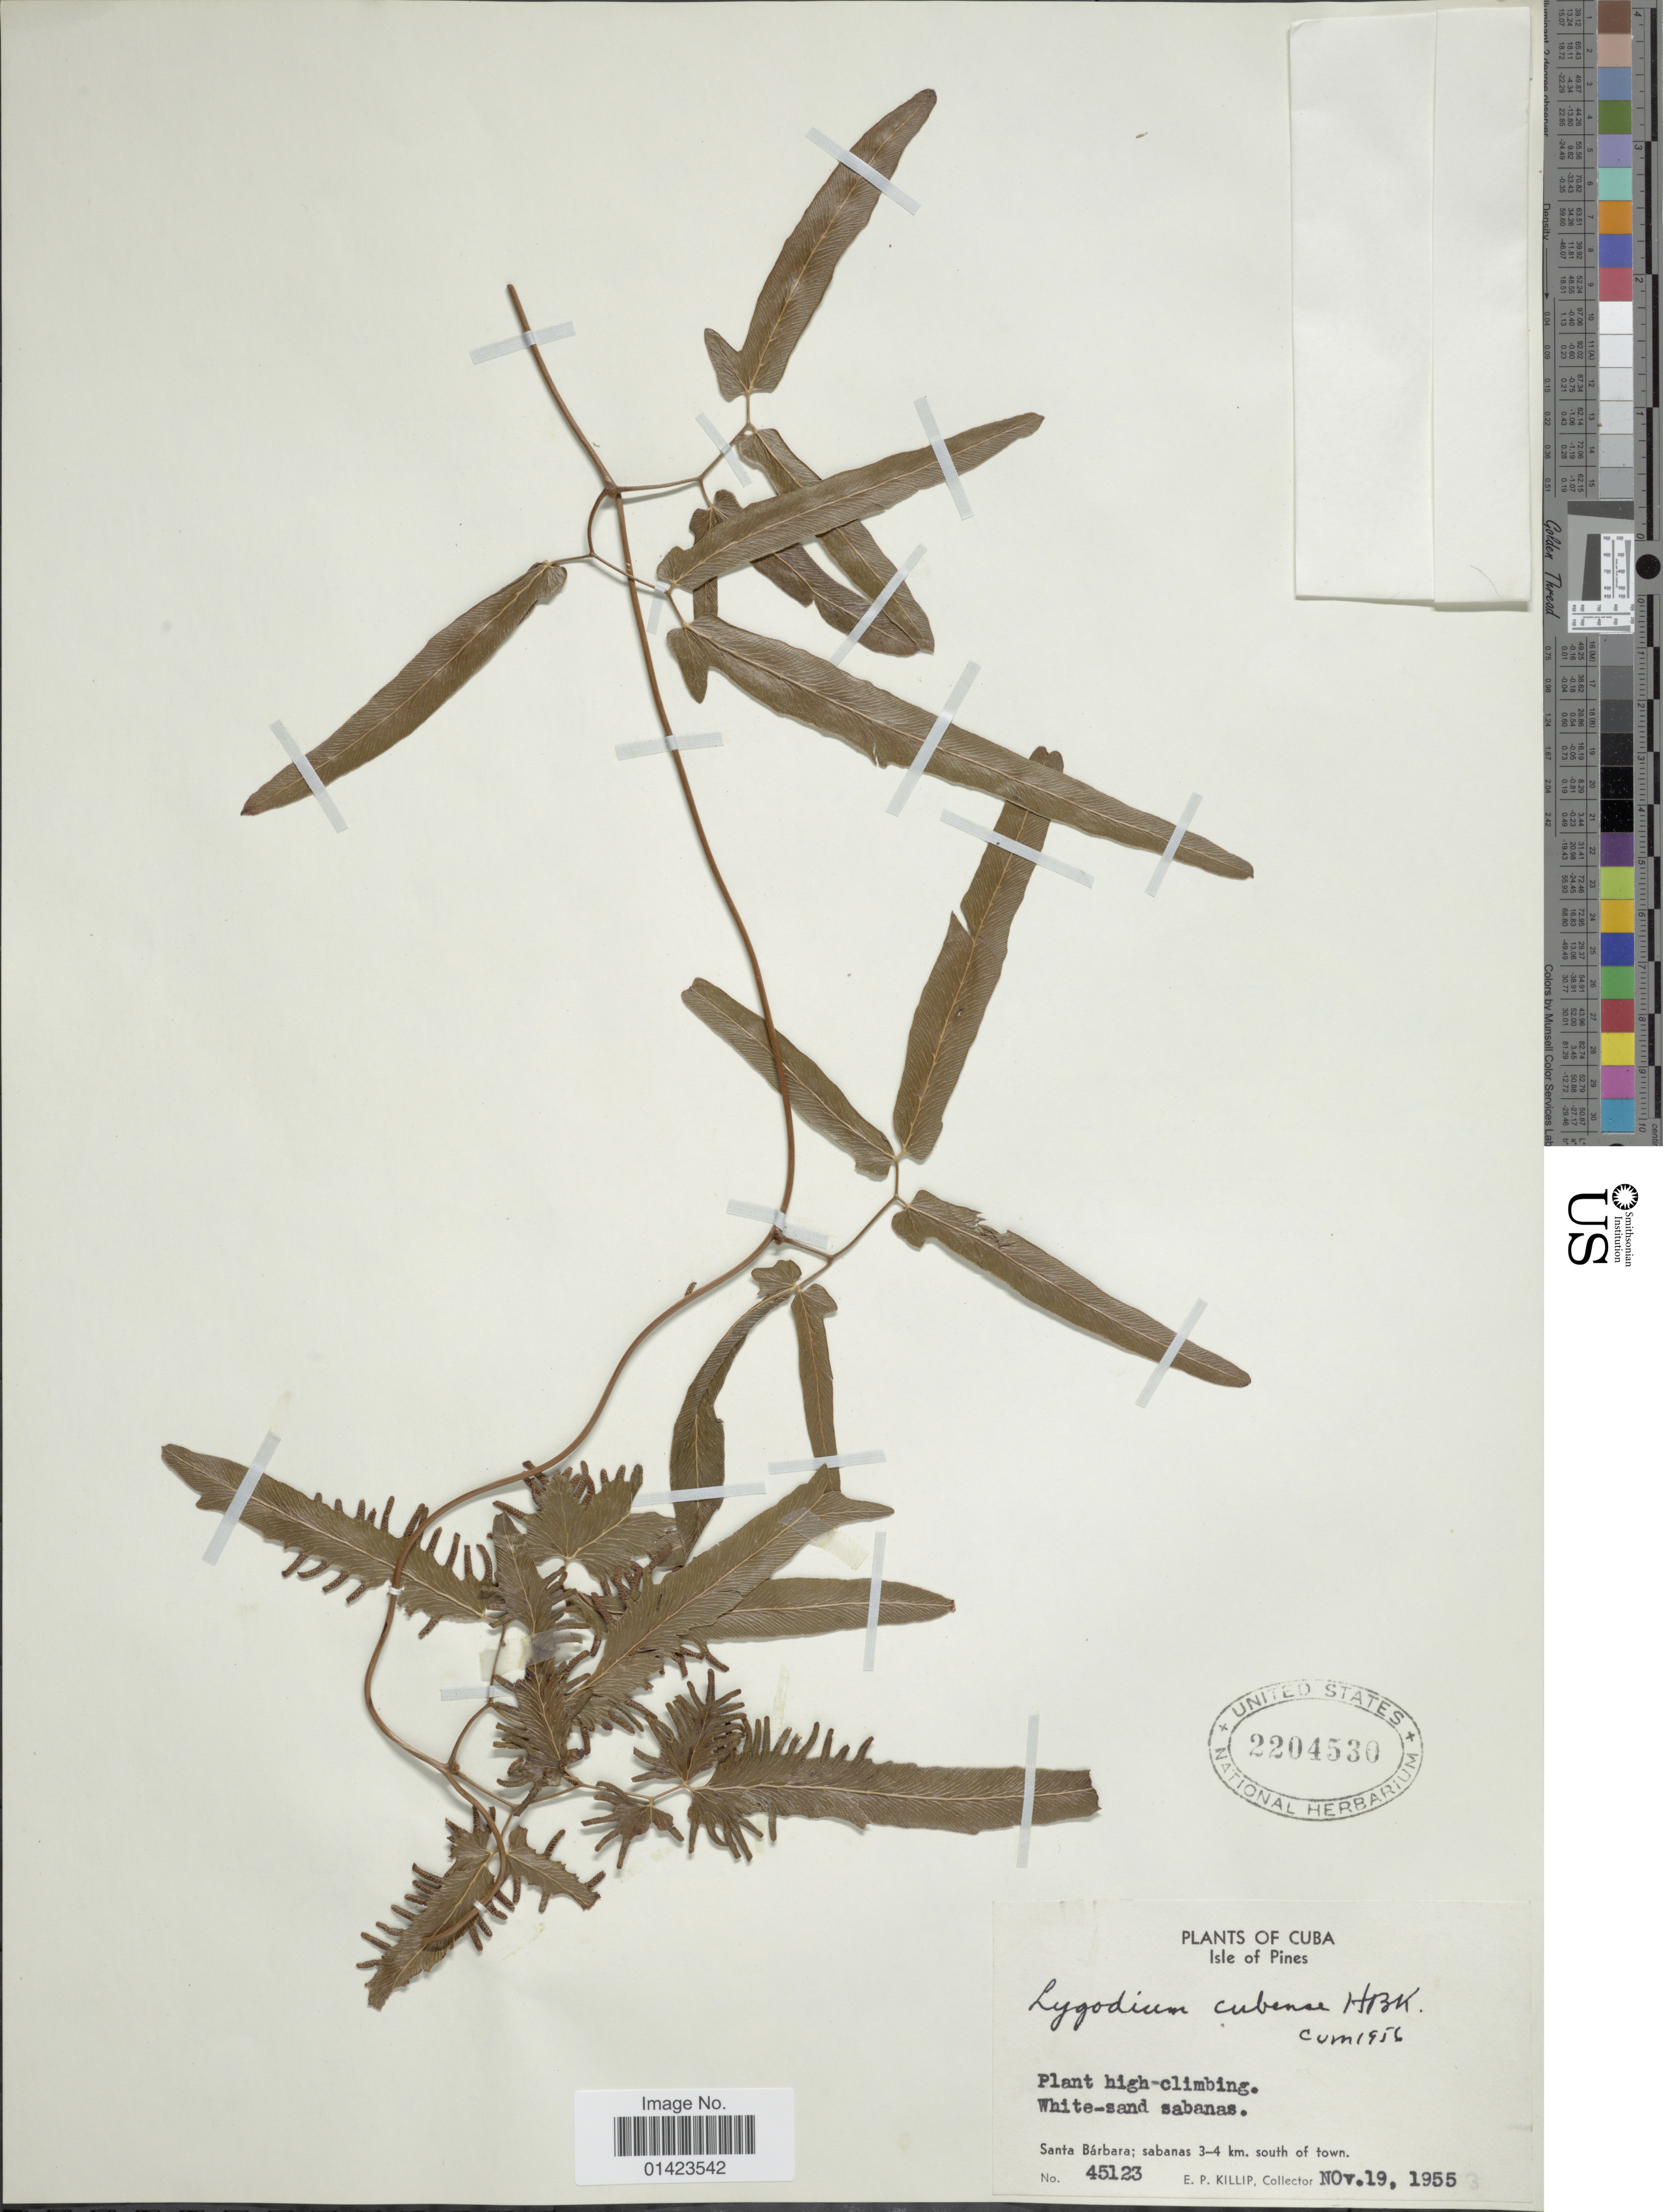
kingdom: Plantae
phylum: Tracheophyta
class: Polypodiopsida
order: Schizaeales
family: Lygodiaceae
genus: Lygodium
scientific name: Lygodium cubense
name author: Kunth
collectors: E. P. Killip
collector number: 45123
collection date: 1955-11-19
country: Cuba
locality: Isle of Pines, Santa Bárbara: sabanas 3-4 km south of town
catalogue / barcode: US 2204530